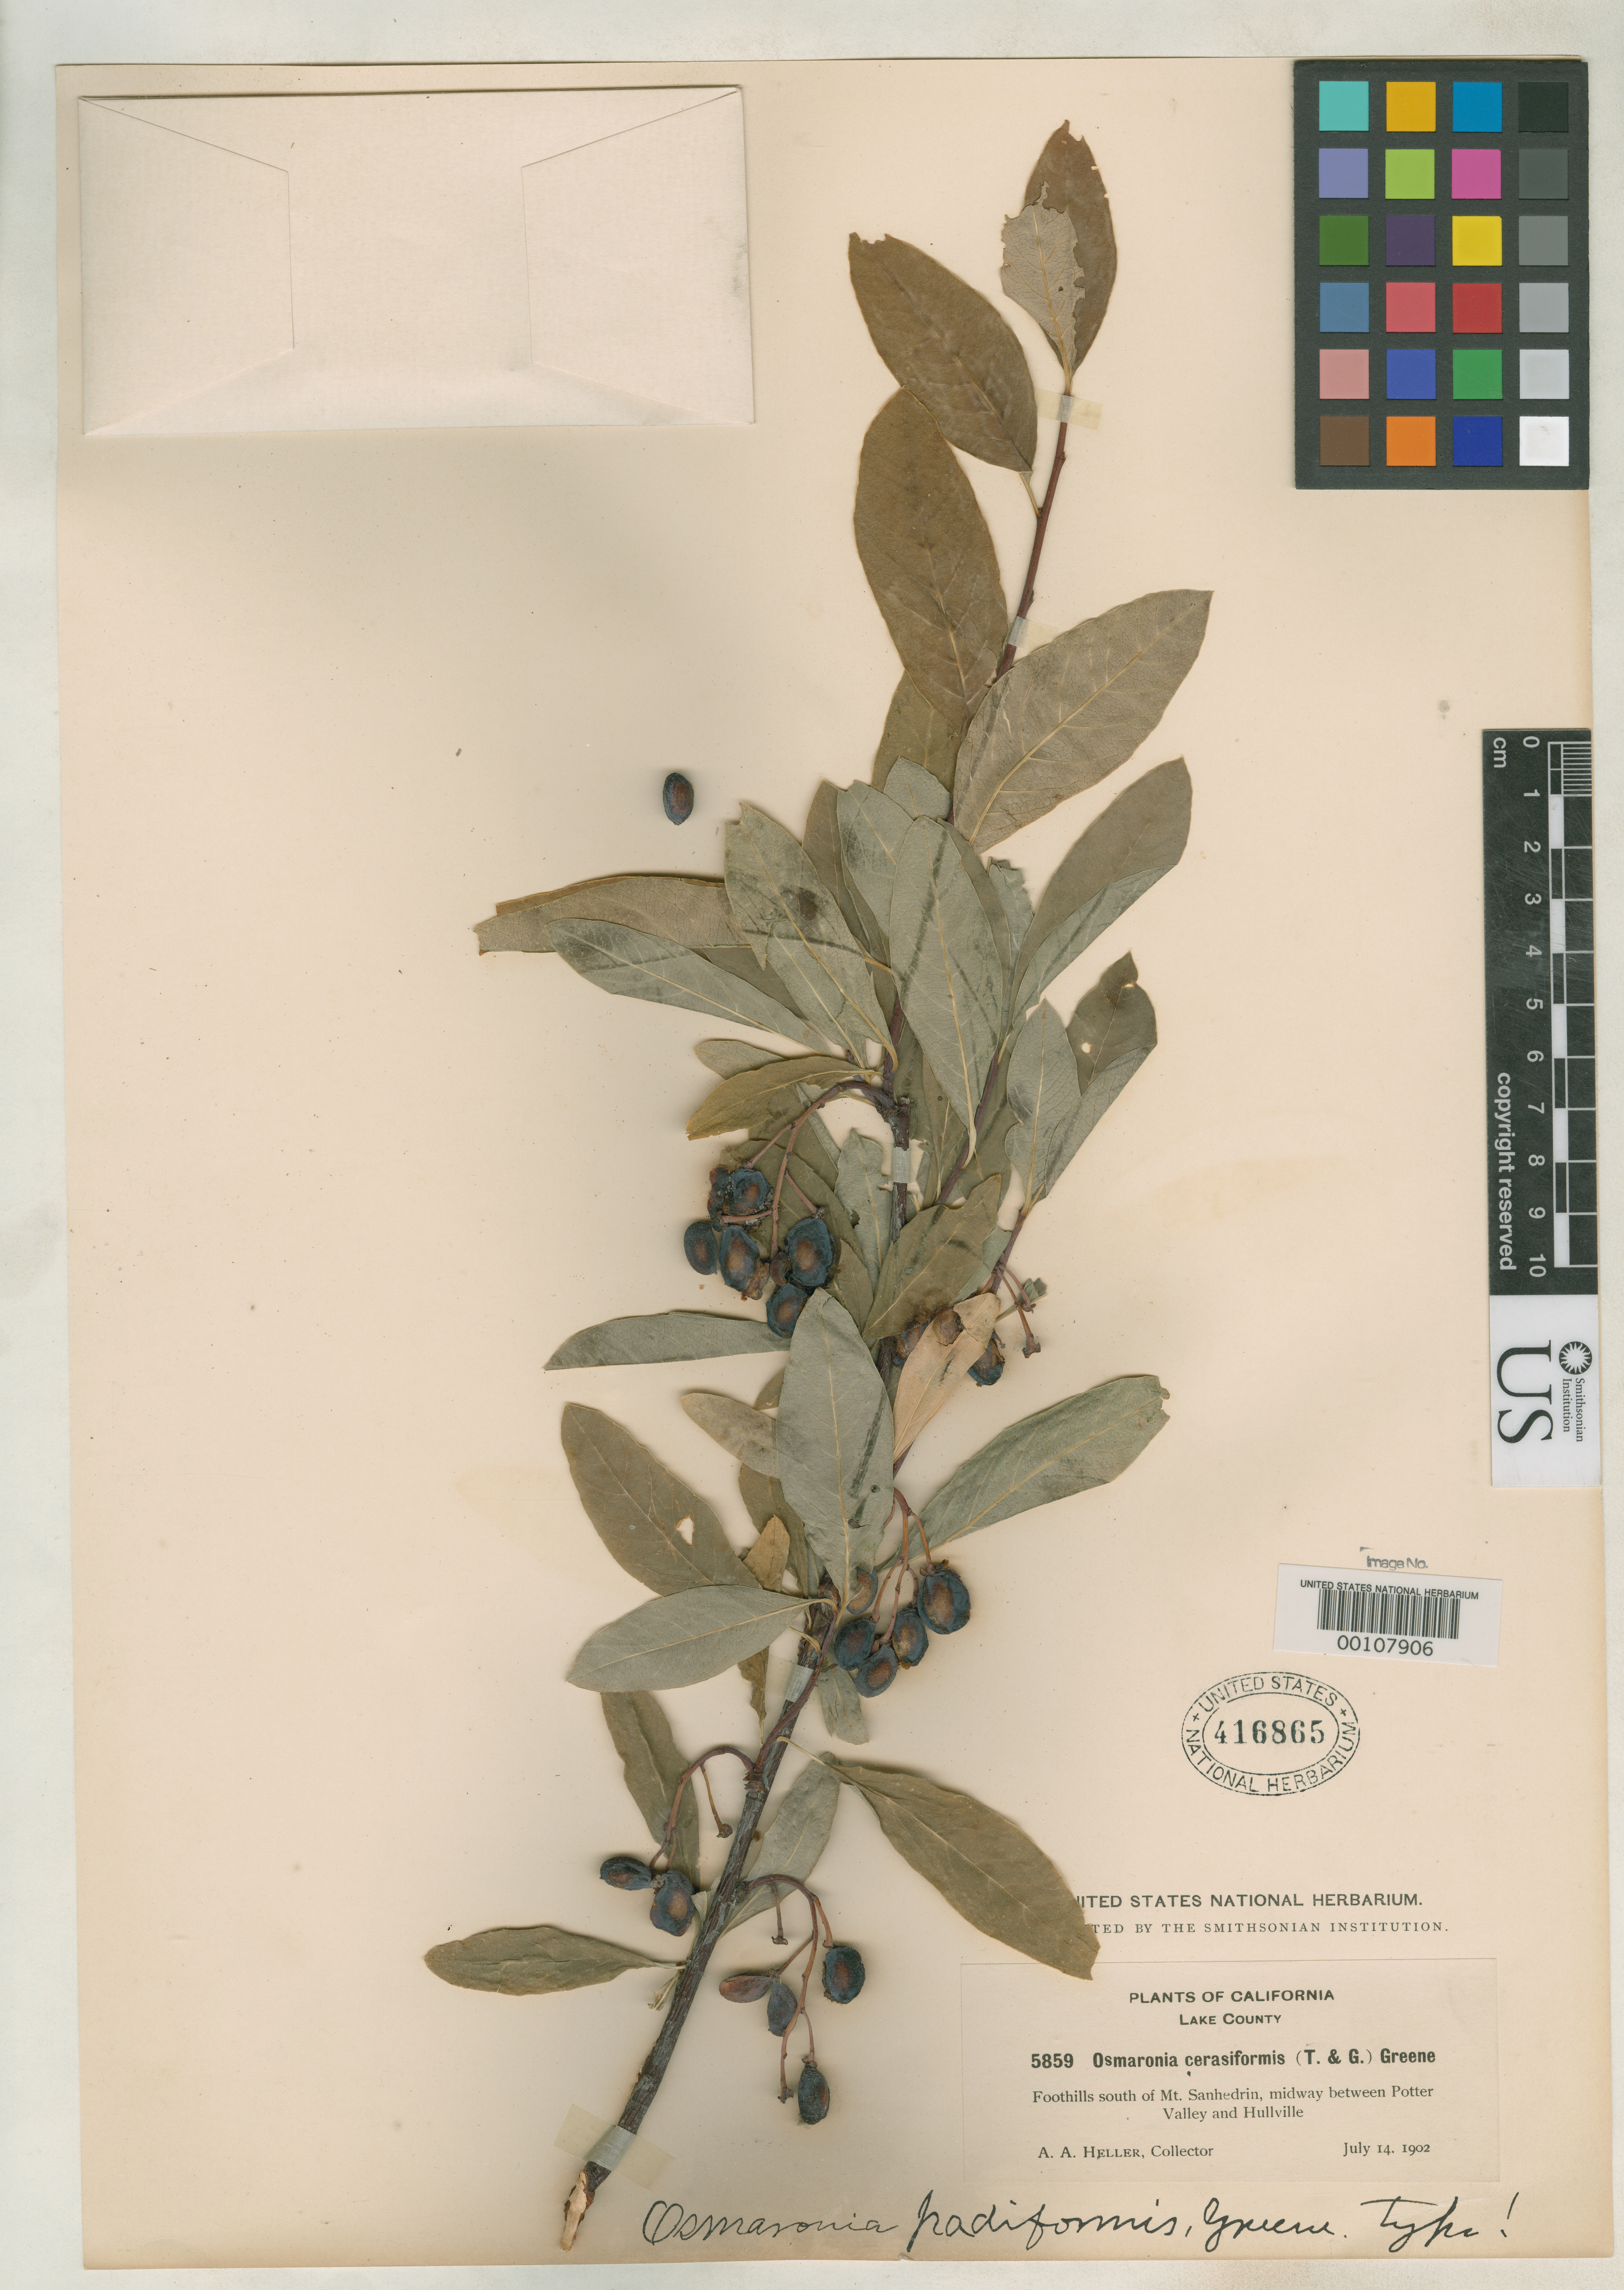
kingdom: Plantae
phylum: Tracheophyta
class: Magnoliopsida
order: Rosales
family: Rosaceae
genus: Osmaronia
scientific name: Osmaronia padiformis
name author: Greene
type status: Holotype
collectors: A. A. Heller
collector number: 5859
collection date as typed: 14 Jul 1902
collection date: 1902-07-14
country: United States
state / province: California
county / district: Lake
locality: Between Potter Valley and Hullville.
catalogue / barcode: US 416865